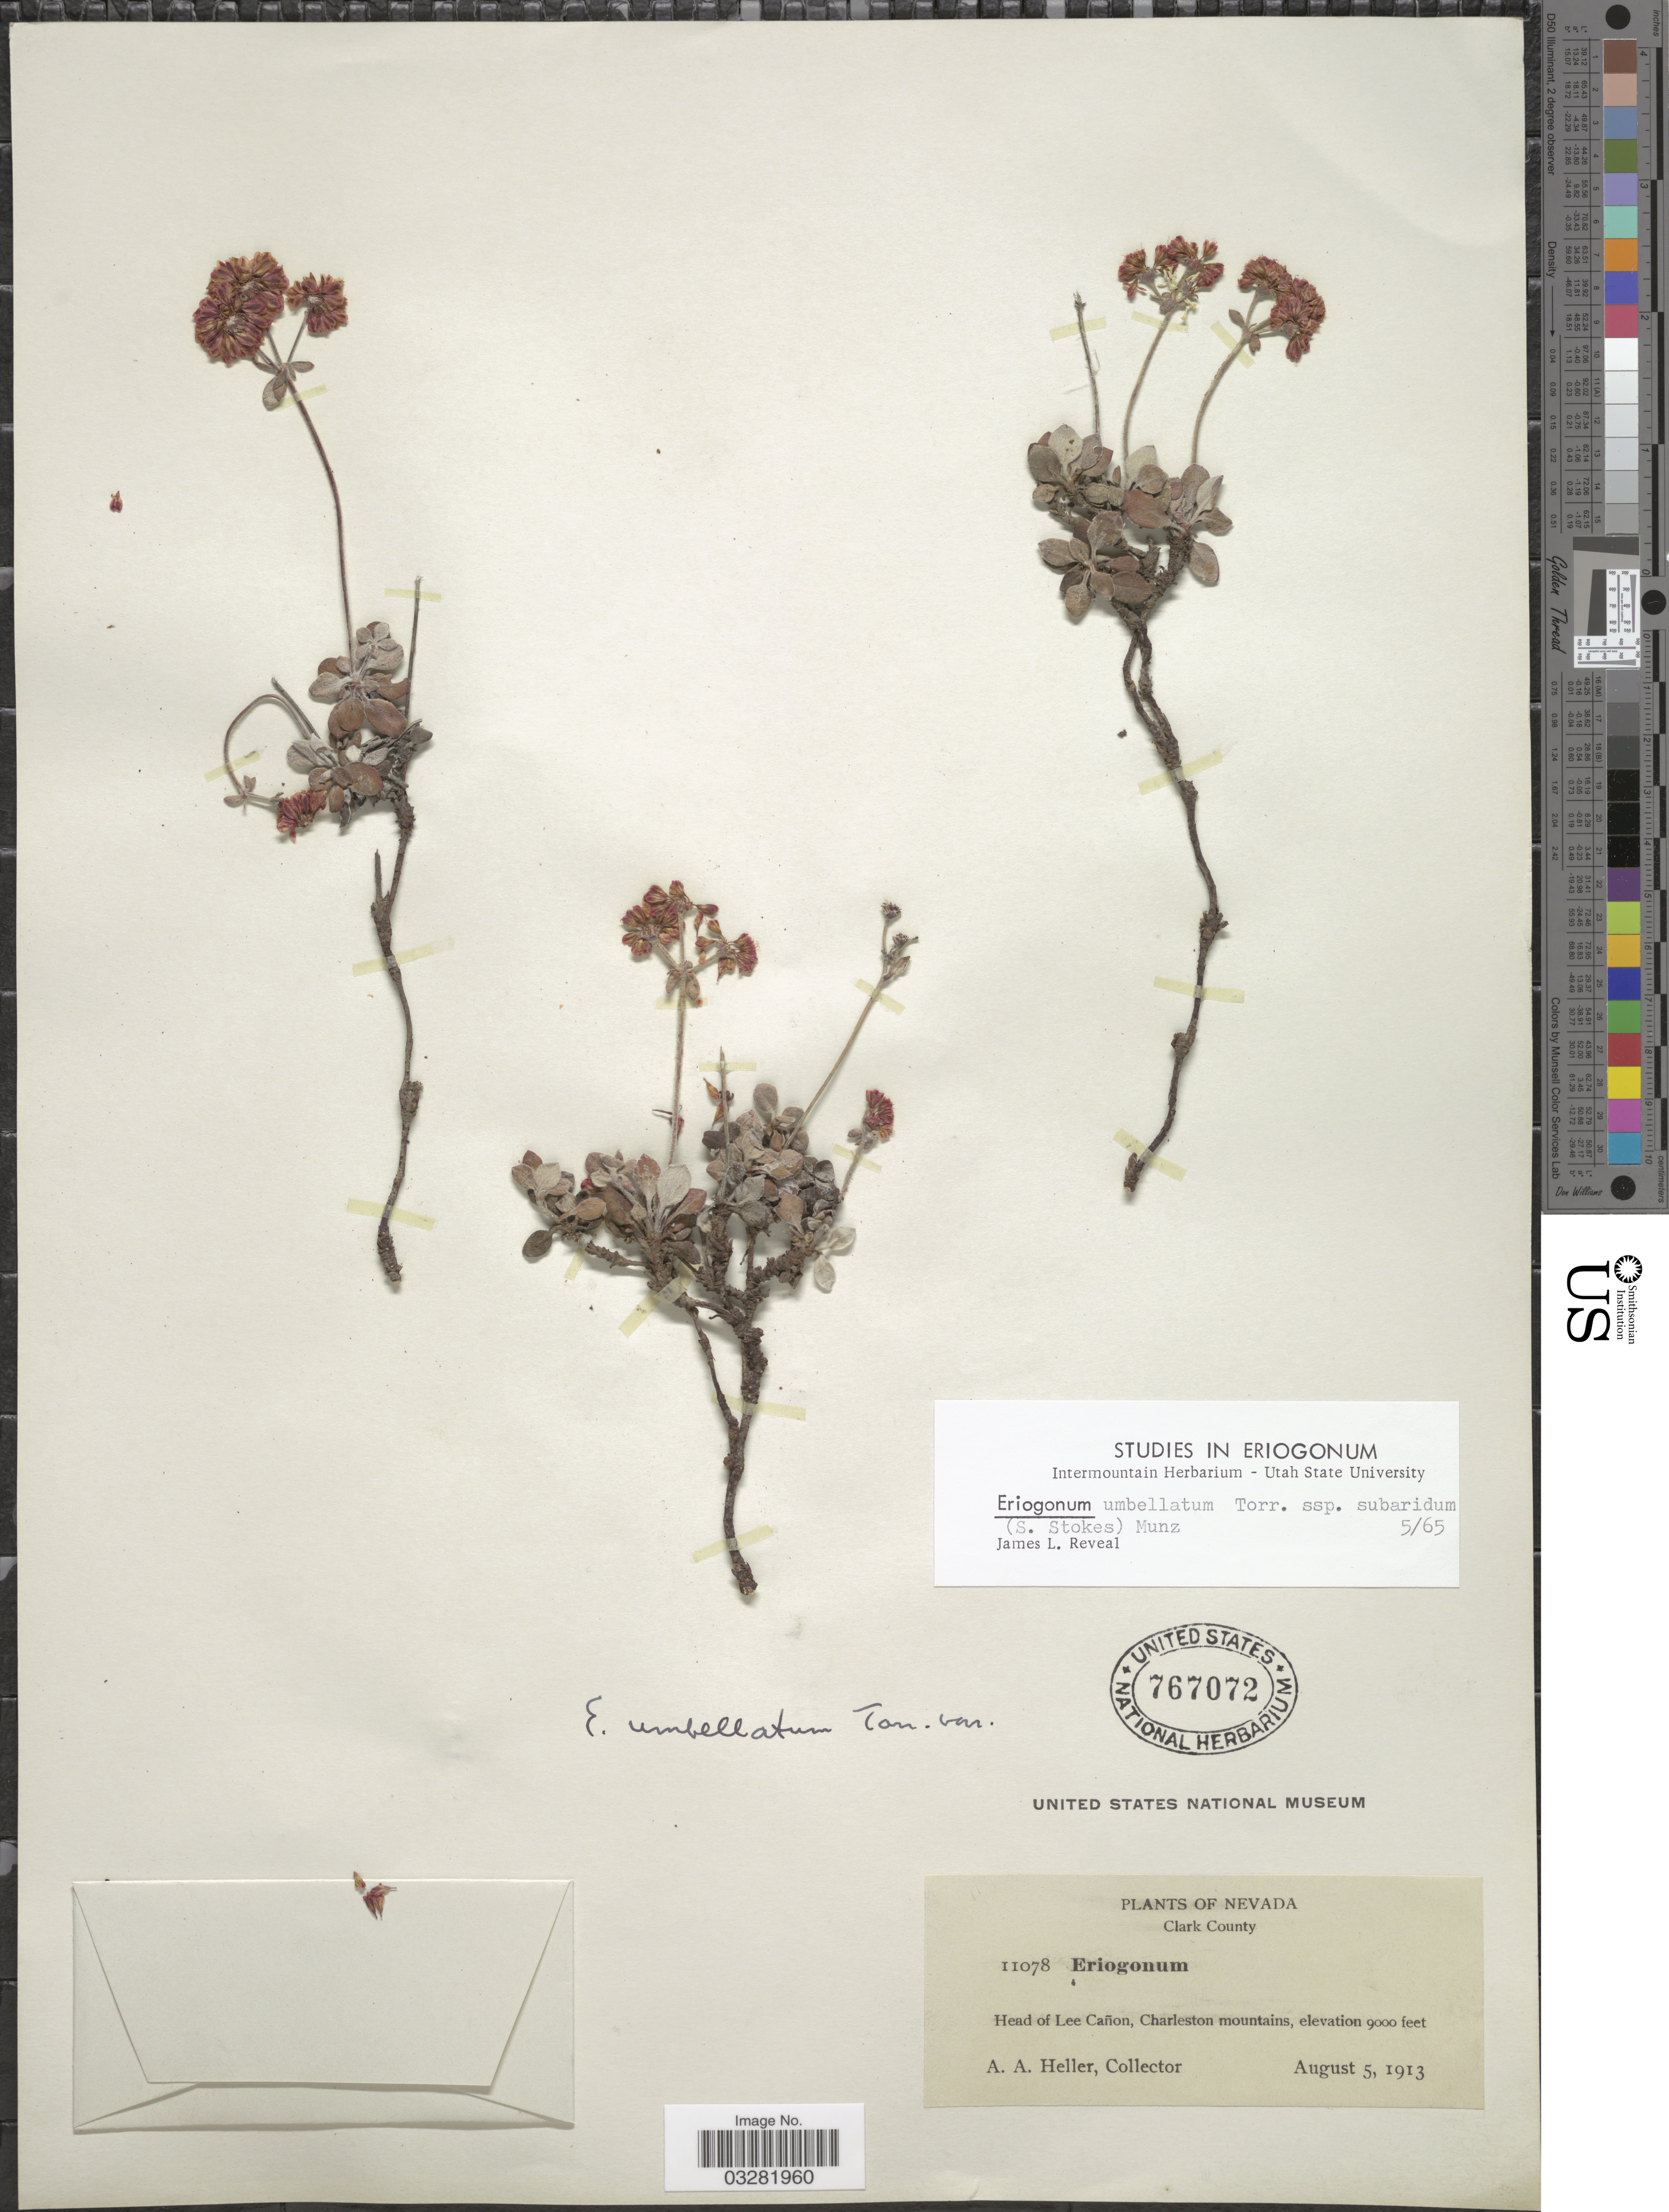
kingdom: Plantae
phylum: Tracheophyta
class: Magnoliopsida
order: Caryophyllales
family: Polygonaceae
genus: Eriogonum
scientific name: Eriogonum umbellatum var. versicolor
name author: S. Stokes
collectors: A. A. Heller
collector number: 11078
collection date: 1913-08-05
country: United States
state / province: Nevada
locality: Clark County. Head of Lee Cañon, Charleston mountains.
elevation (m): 2743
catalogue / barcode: US 767072